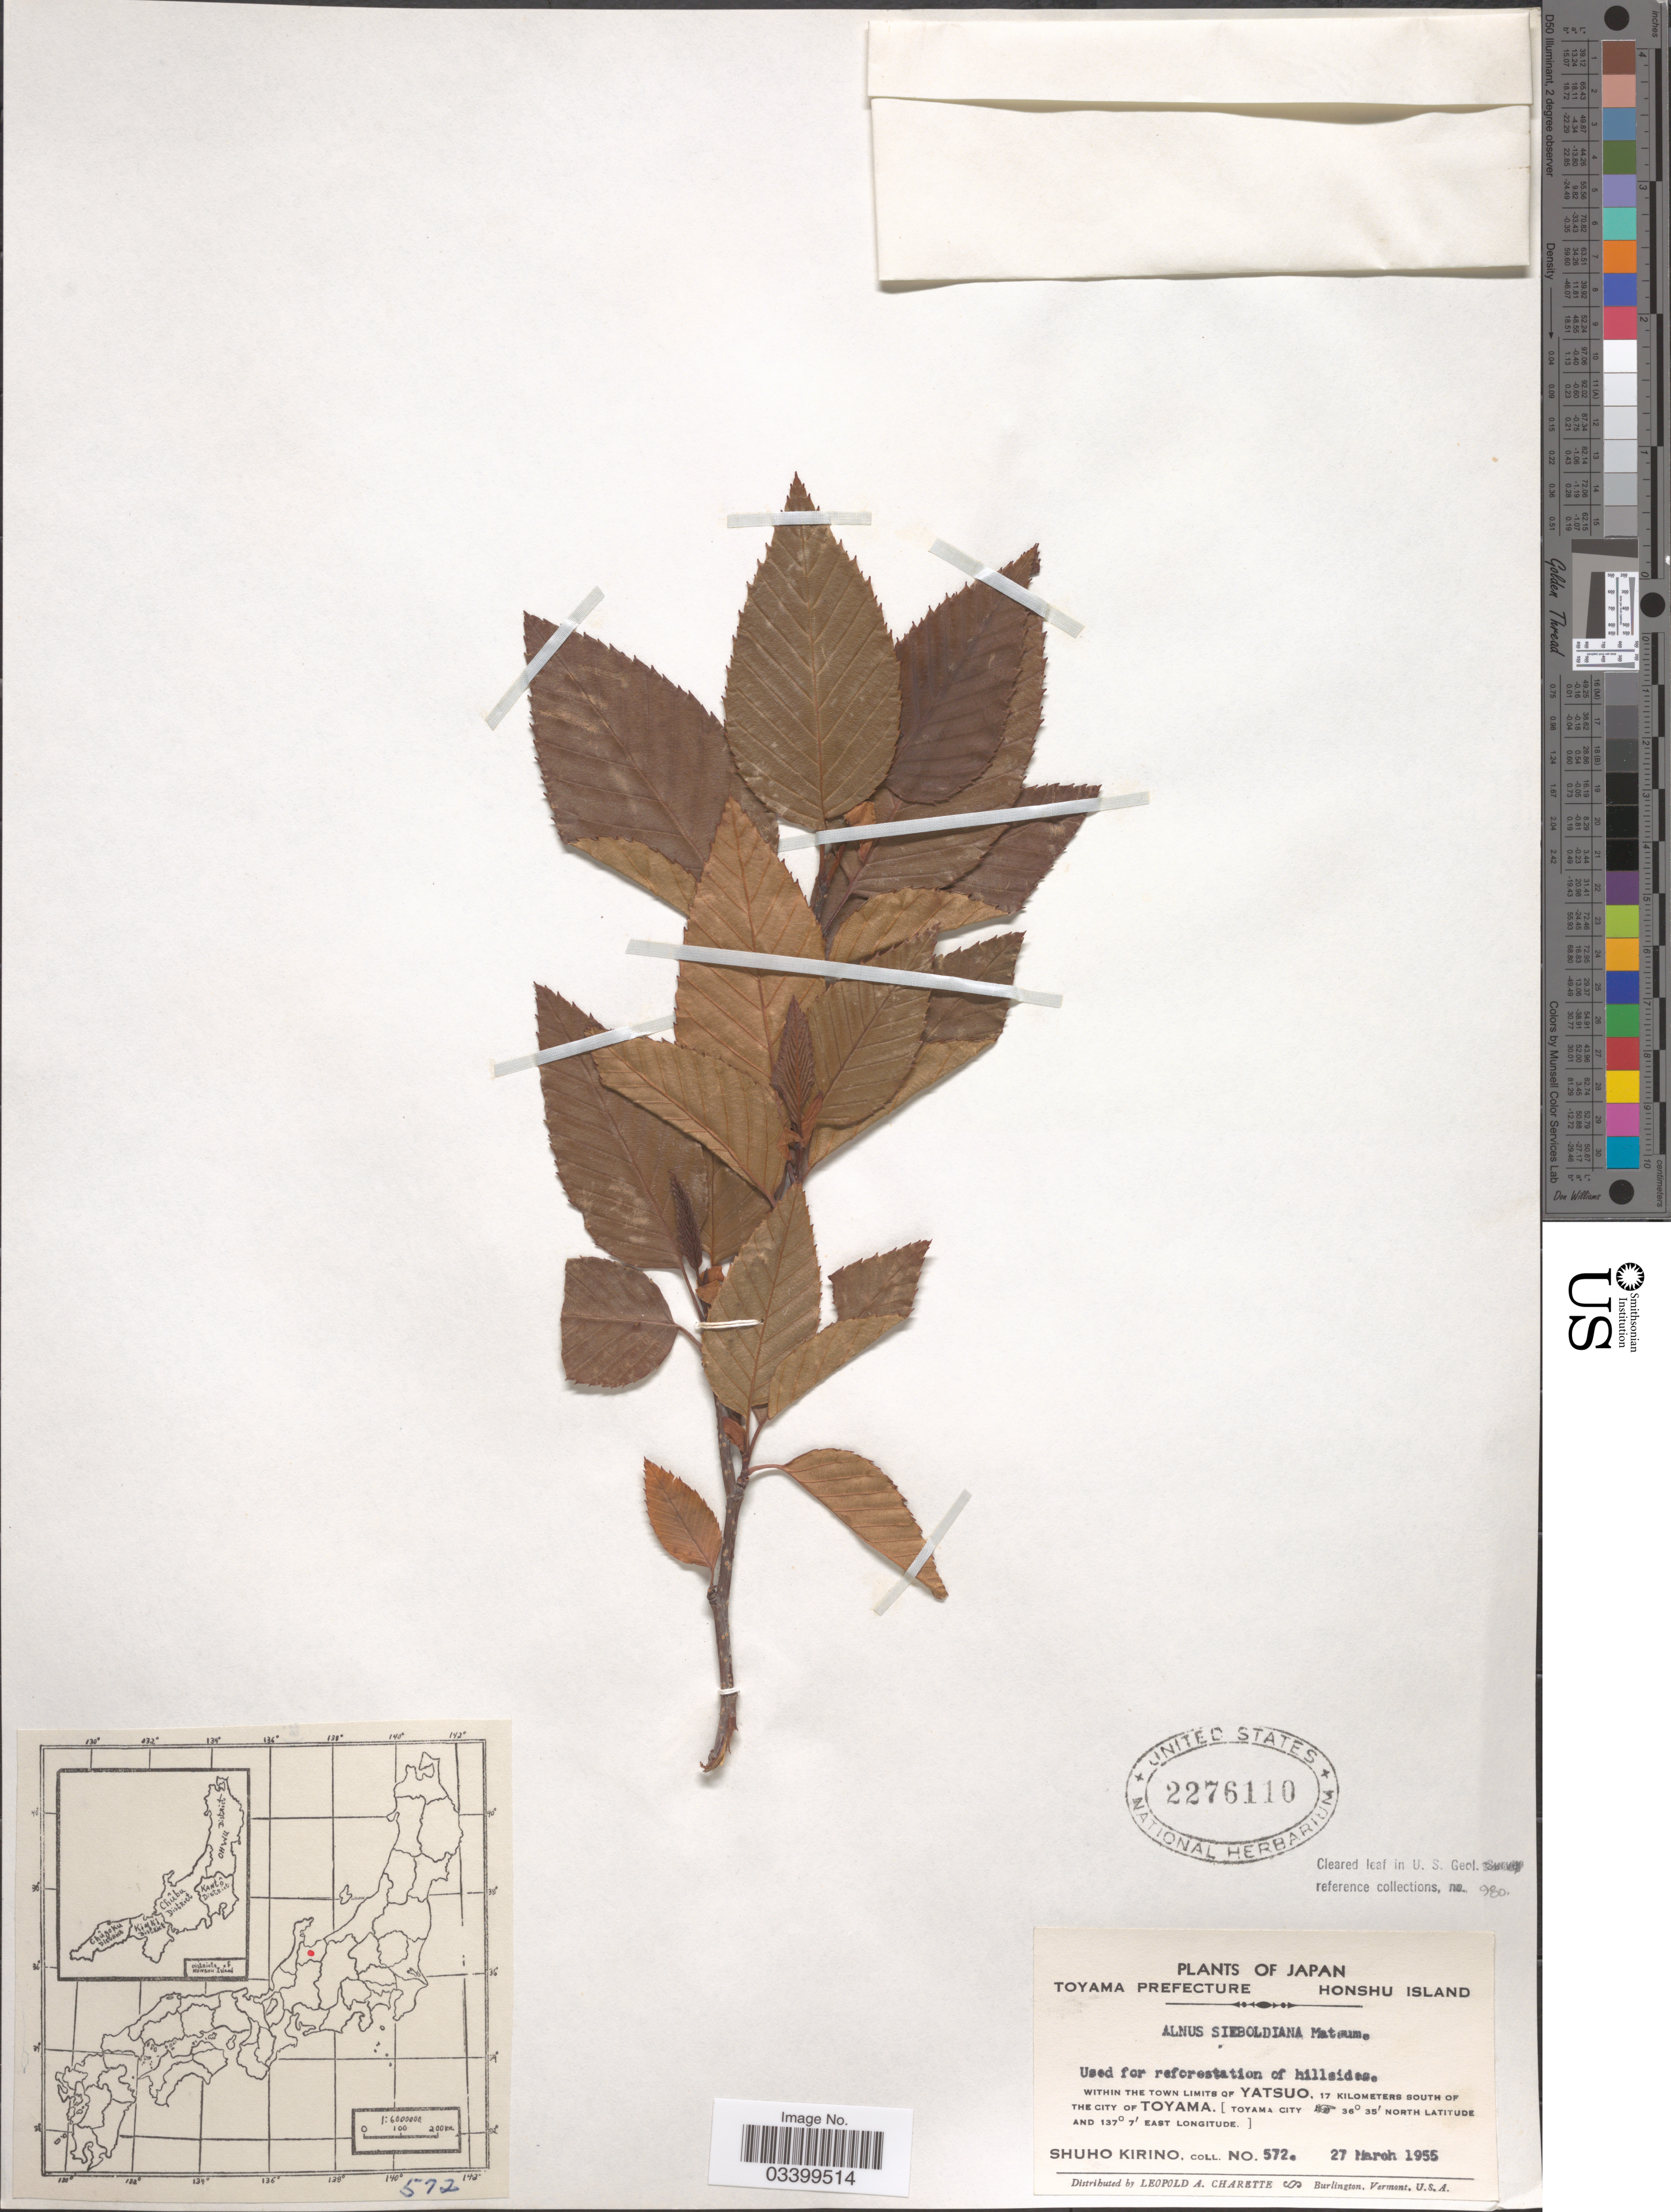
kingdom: Plantae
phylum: Tracheophyta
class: Magnoliopsida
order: Fagales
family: Betulaceae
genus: Alnus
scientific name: Alnus sieboldiana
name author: Matsum.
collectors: S. Kirino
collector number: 572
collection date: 1955-03-27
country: Japan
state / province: Toyama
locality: Toyama Prefecture, Honshu Island. Within the town limits of Yatsuo, 17 kilometers south of the city of Toyama. [Toyama City].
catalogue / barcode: US 2276110